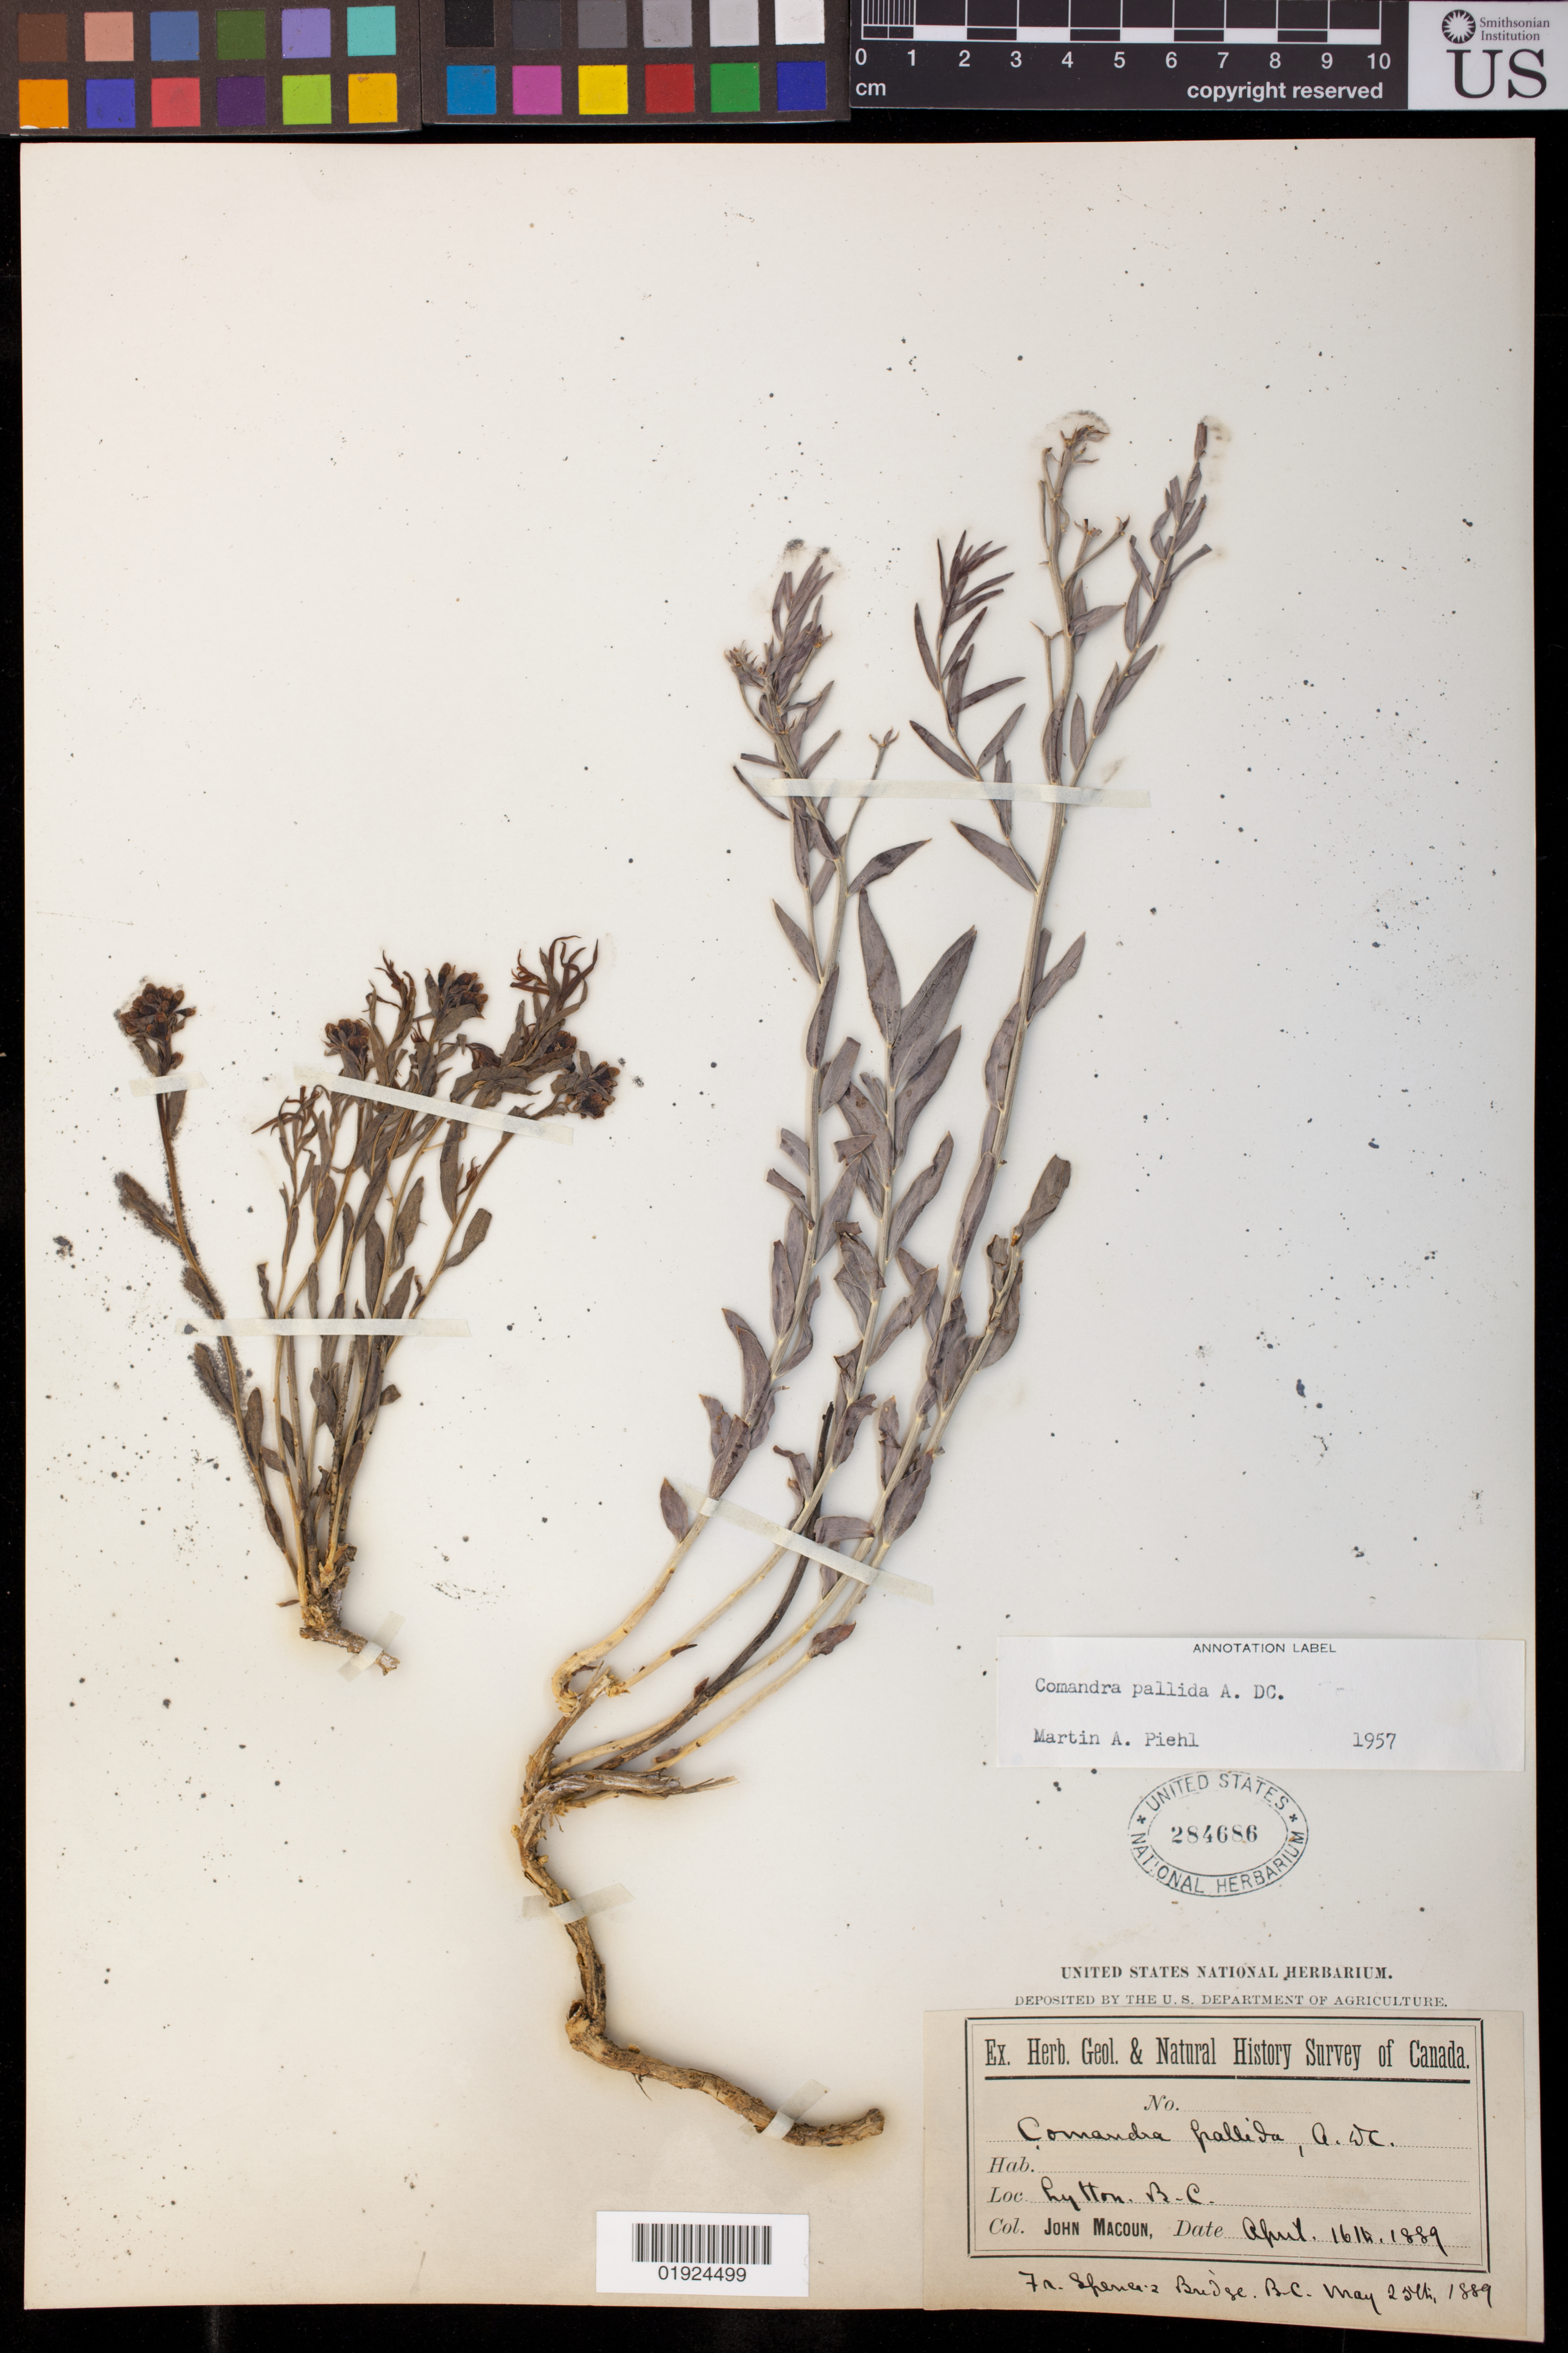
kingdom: Plantae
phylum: Tracheophyta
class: Magnoliopsida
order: Santalales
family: Comandraceae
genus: Comandra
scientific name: Comandra pallida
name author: A. DC.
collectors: J. Macoun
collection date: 1889-04-16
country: Canada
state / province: British Columbia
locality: Lytton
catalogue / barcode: US 284686